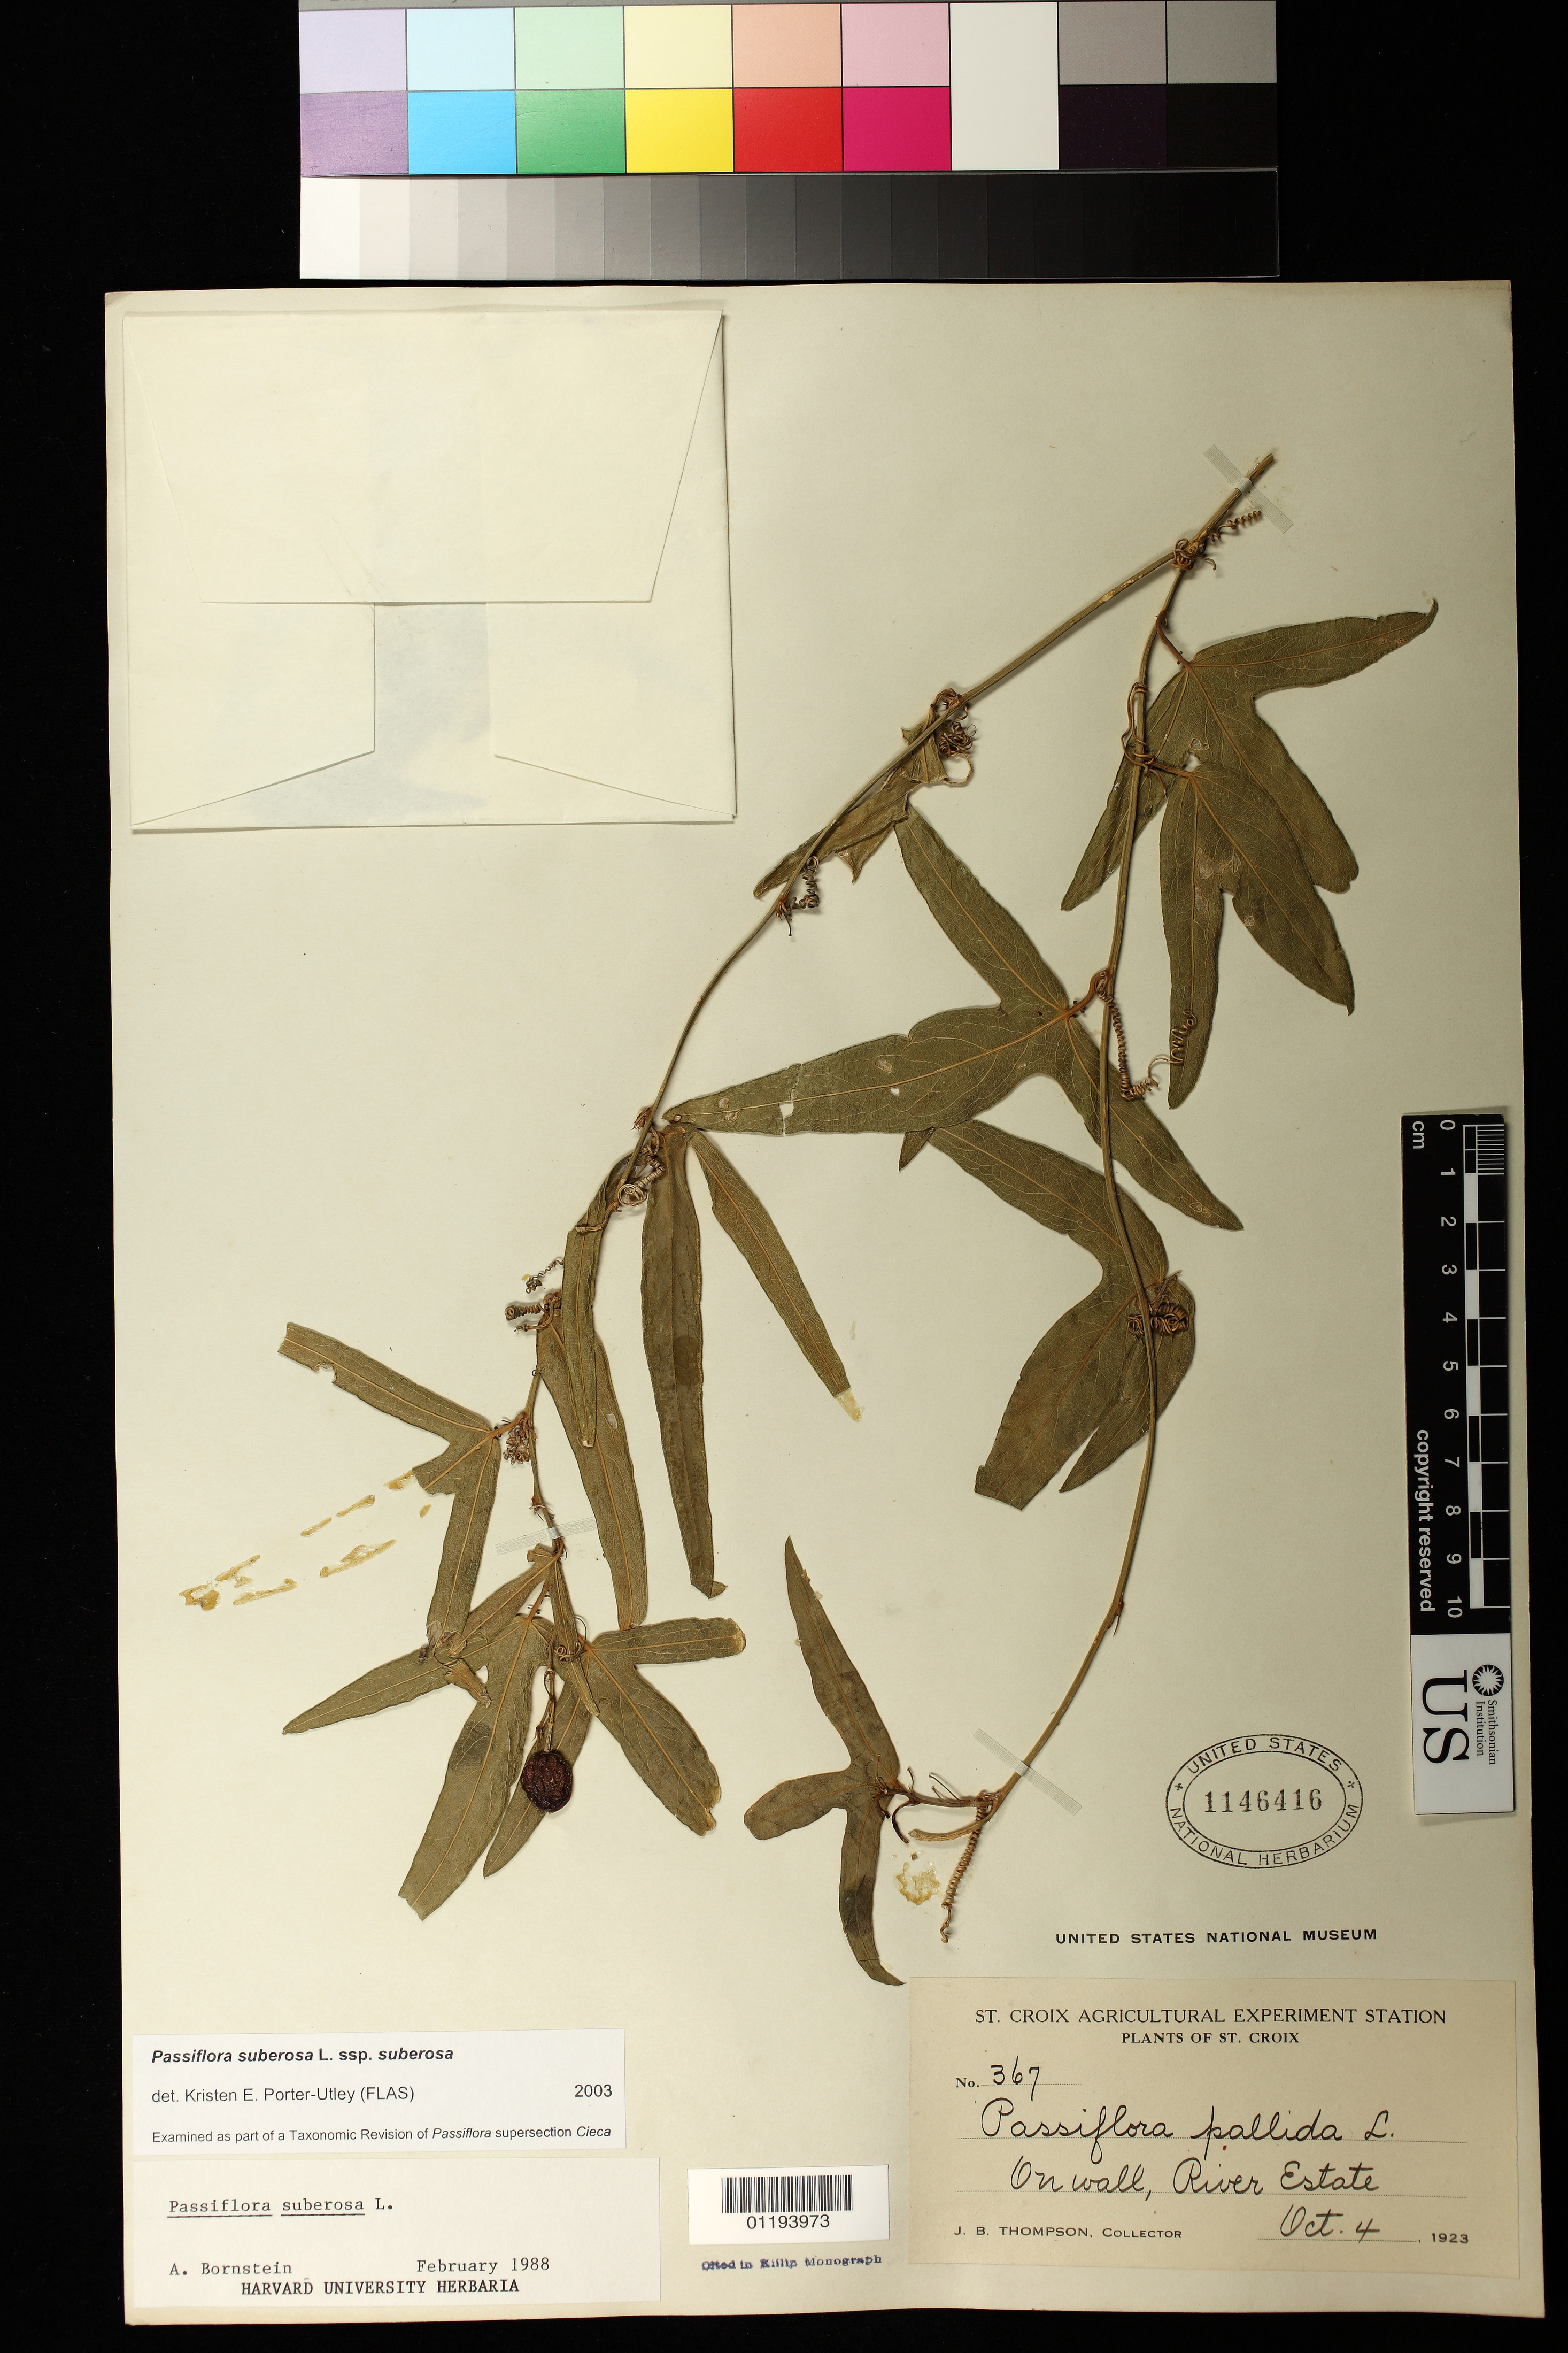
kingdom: Plantae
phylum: Tracheophyta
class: Magnoliopsida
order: Malpighiales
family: Passifloraceae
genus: Passiflora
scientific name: Passiflora suberosa subsp. suberosa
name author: L.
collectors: J. B. Thompson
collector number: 367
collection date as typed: Oct 4 1923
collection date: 1923-10-04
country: U.S. Virgin Islands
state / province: Saint Croix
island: St. Croix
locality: River Estate; US Virgin Islands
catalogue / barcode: US 1146416